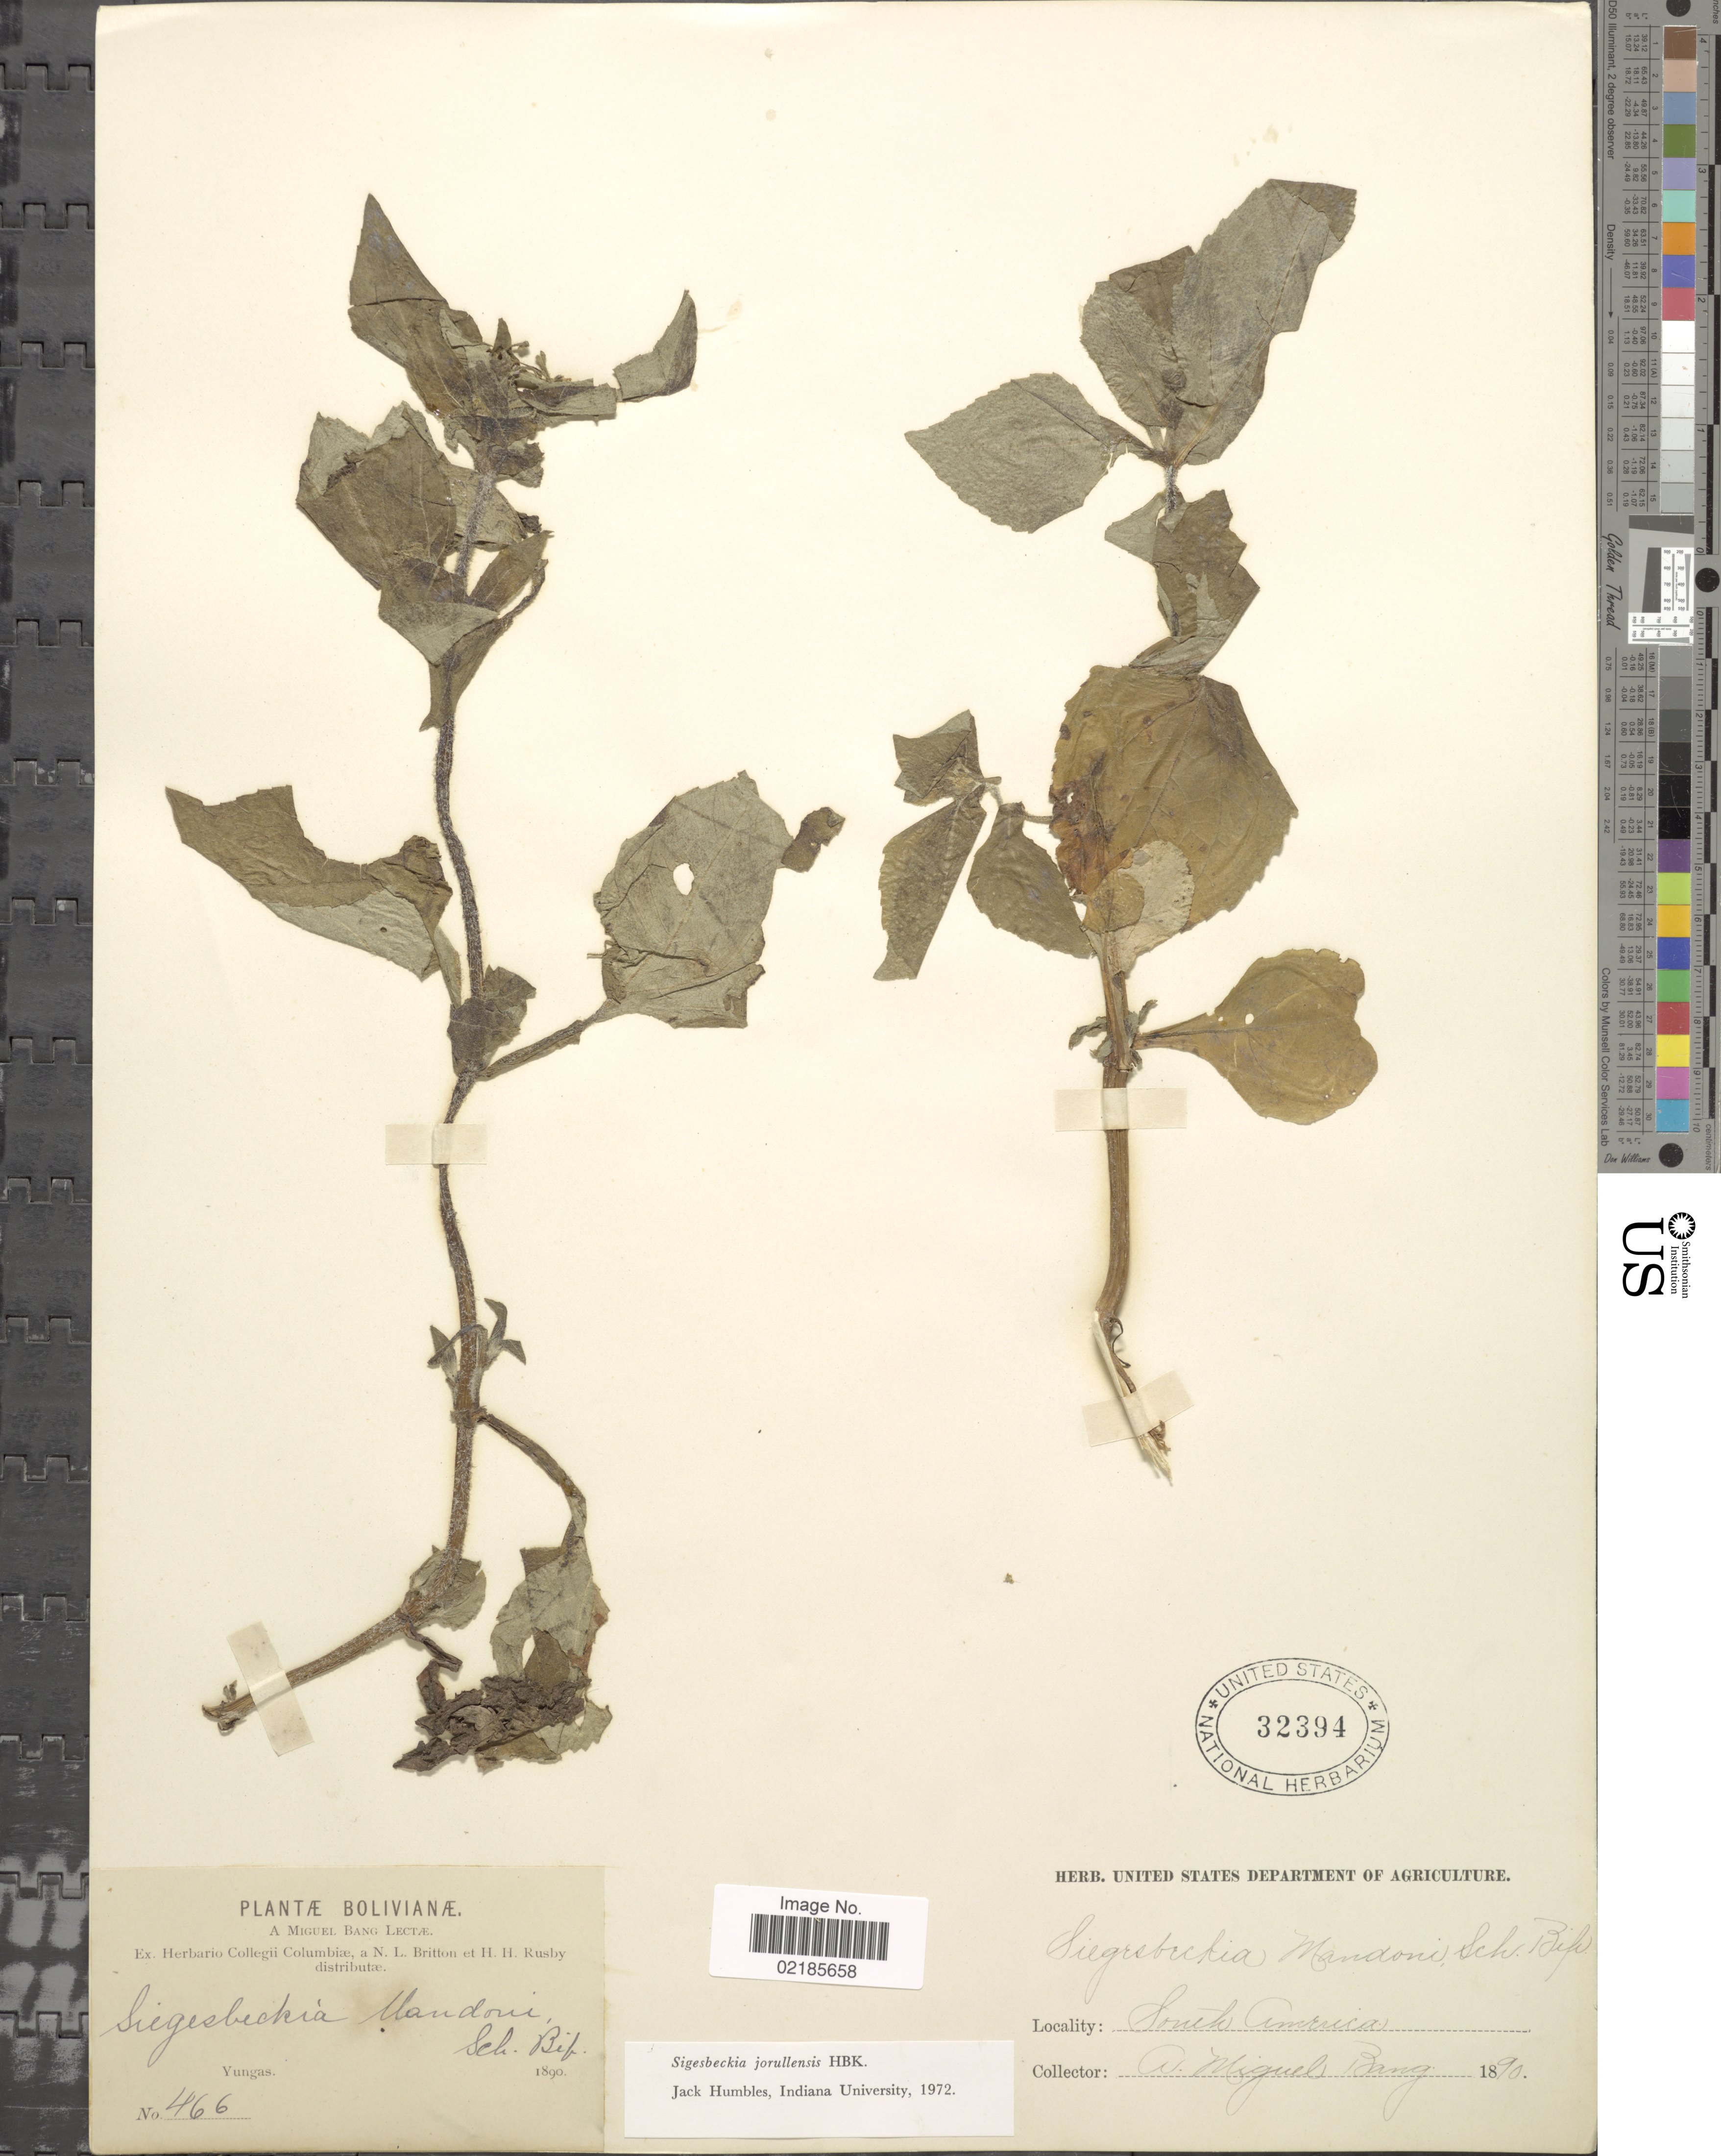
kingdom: Plantae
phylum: Tracheophyta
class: Magnoliopsida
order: Asterales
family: Asteraceae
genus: Sigesbeckia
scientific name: Sigesbeckia jorullensis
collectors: M. Bang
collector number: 466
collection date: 1890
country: Bolivia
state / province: La Paz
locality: South America, Yungas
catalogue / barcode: US 32394